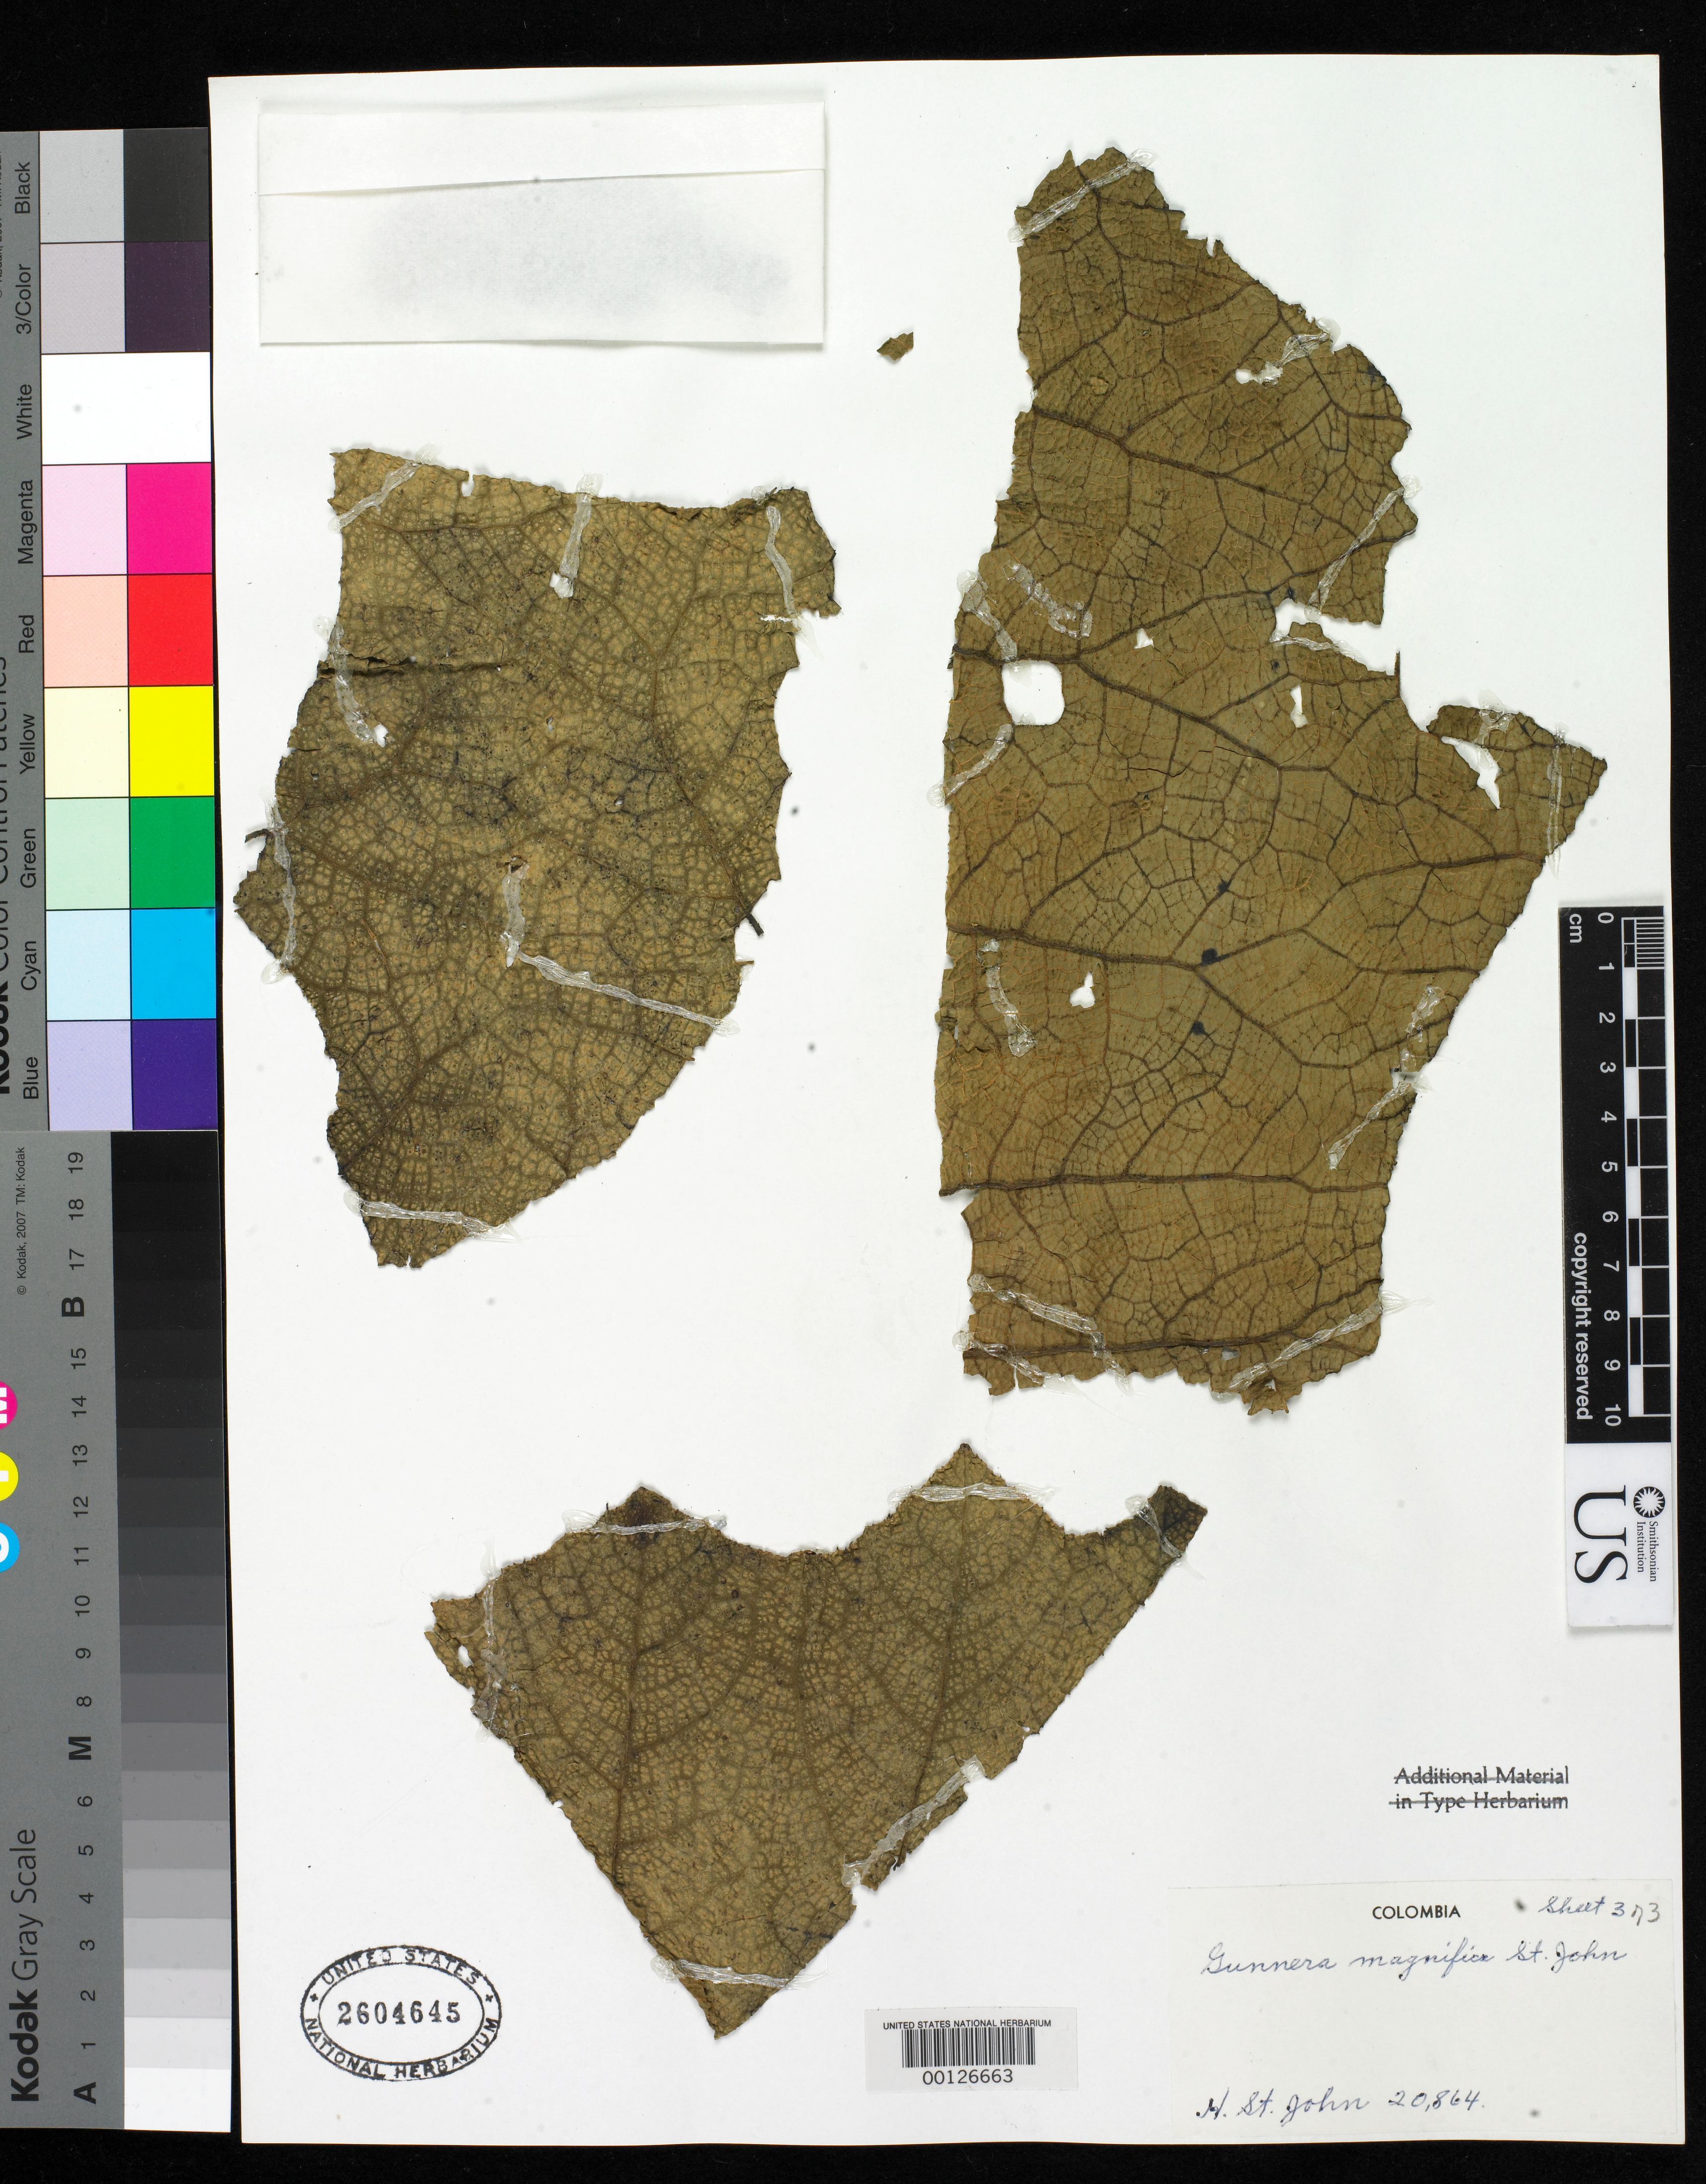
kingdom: Plantae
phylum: Tracheophyta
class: Magnoliopsida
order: Gunnerales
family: Gunneraceae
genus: Gunnera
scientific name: Gunnera magnifica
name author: H. St. John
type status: Isotype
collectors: H. St. John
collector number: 20864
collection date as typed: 25 Nov 1944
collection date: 1944-11-25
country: Colombia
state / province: Caldas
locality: West side of Quebrada Termales, drainage of Rio Chinchina, 20 km e.s.e. of Manizales.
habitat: Wet thicket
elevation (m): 3170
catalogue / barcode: US 2604645